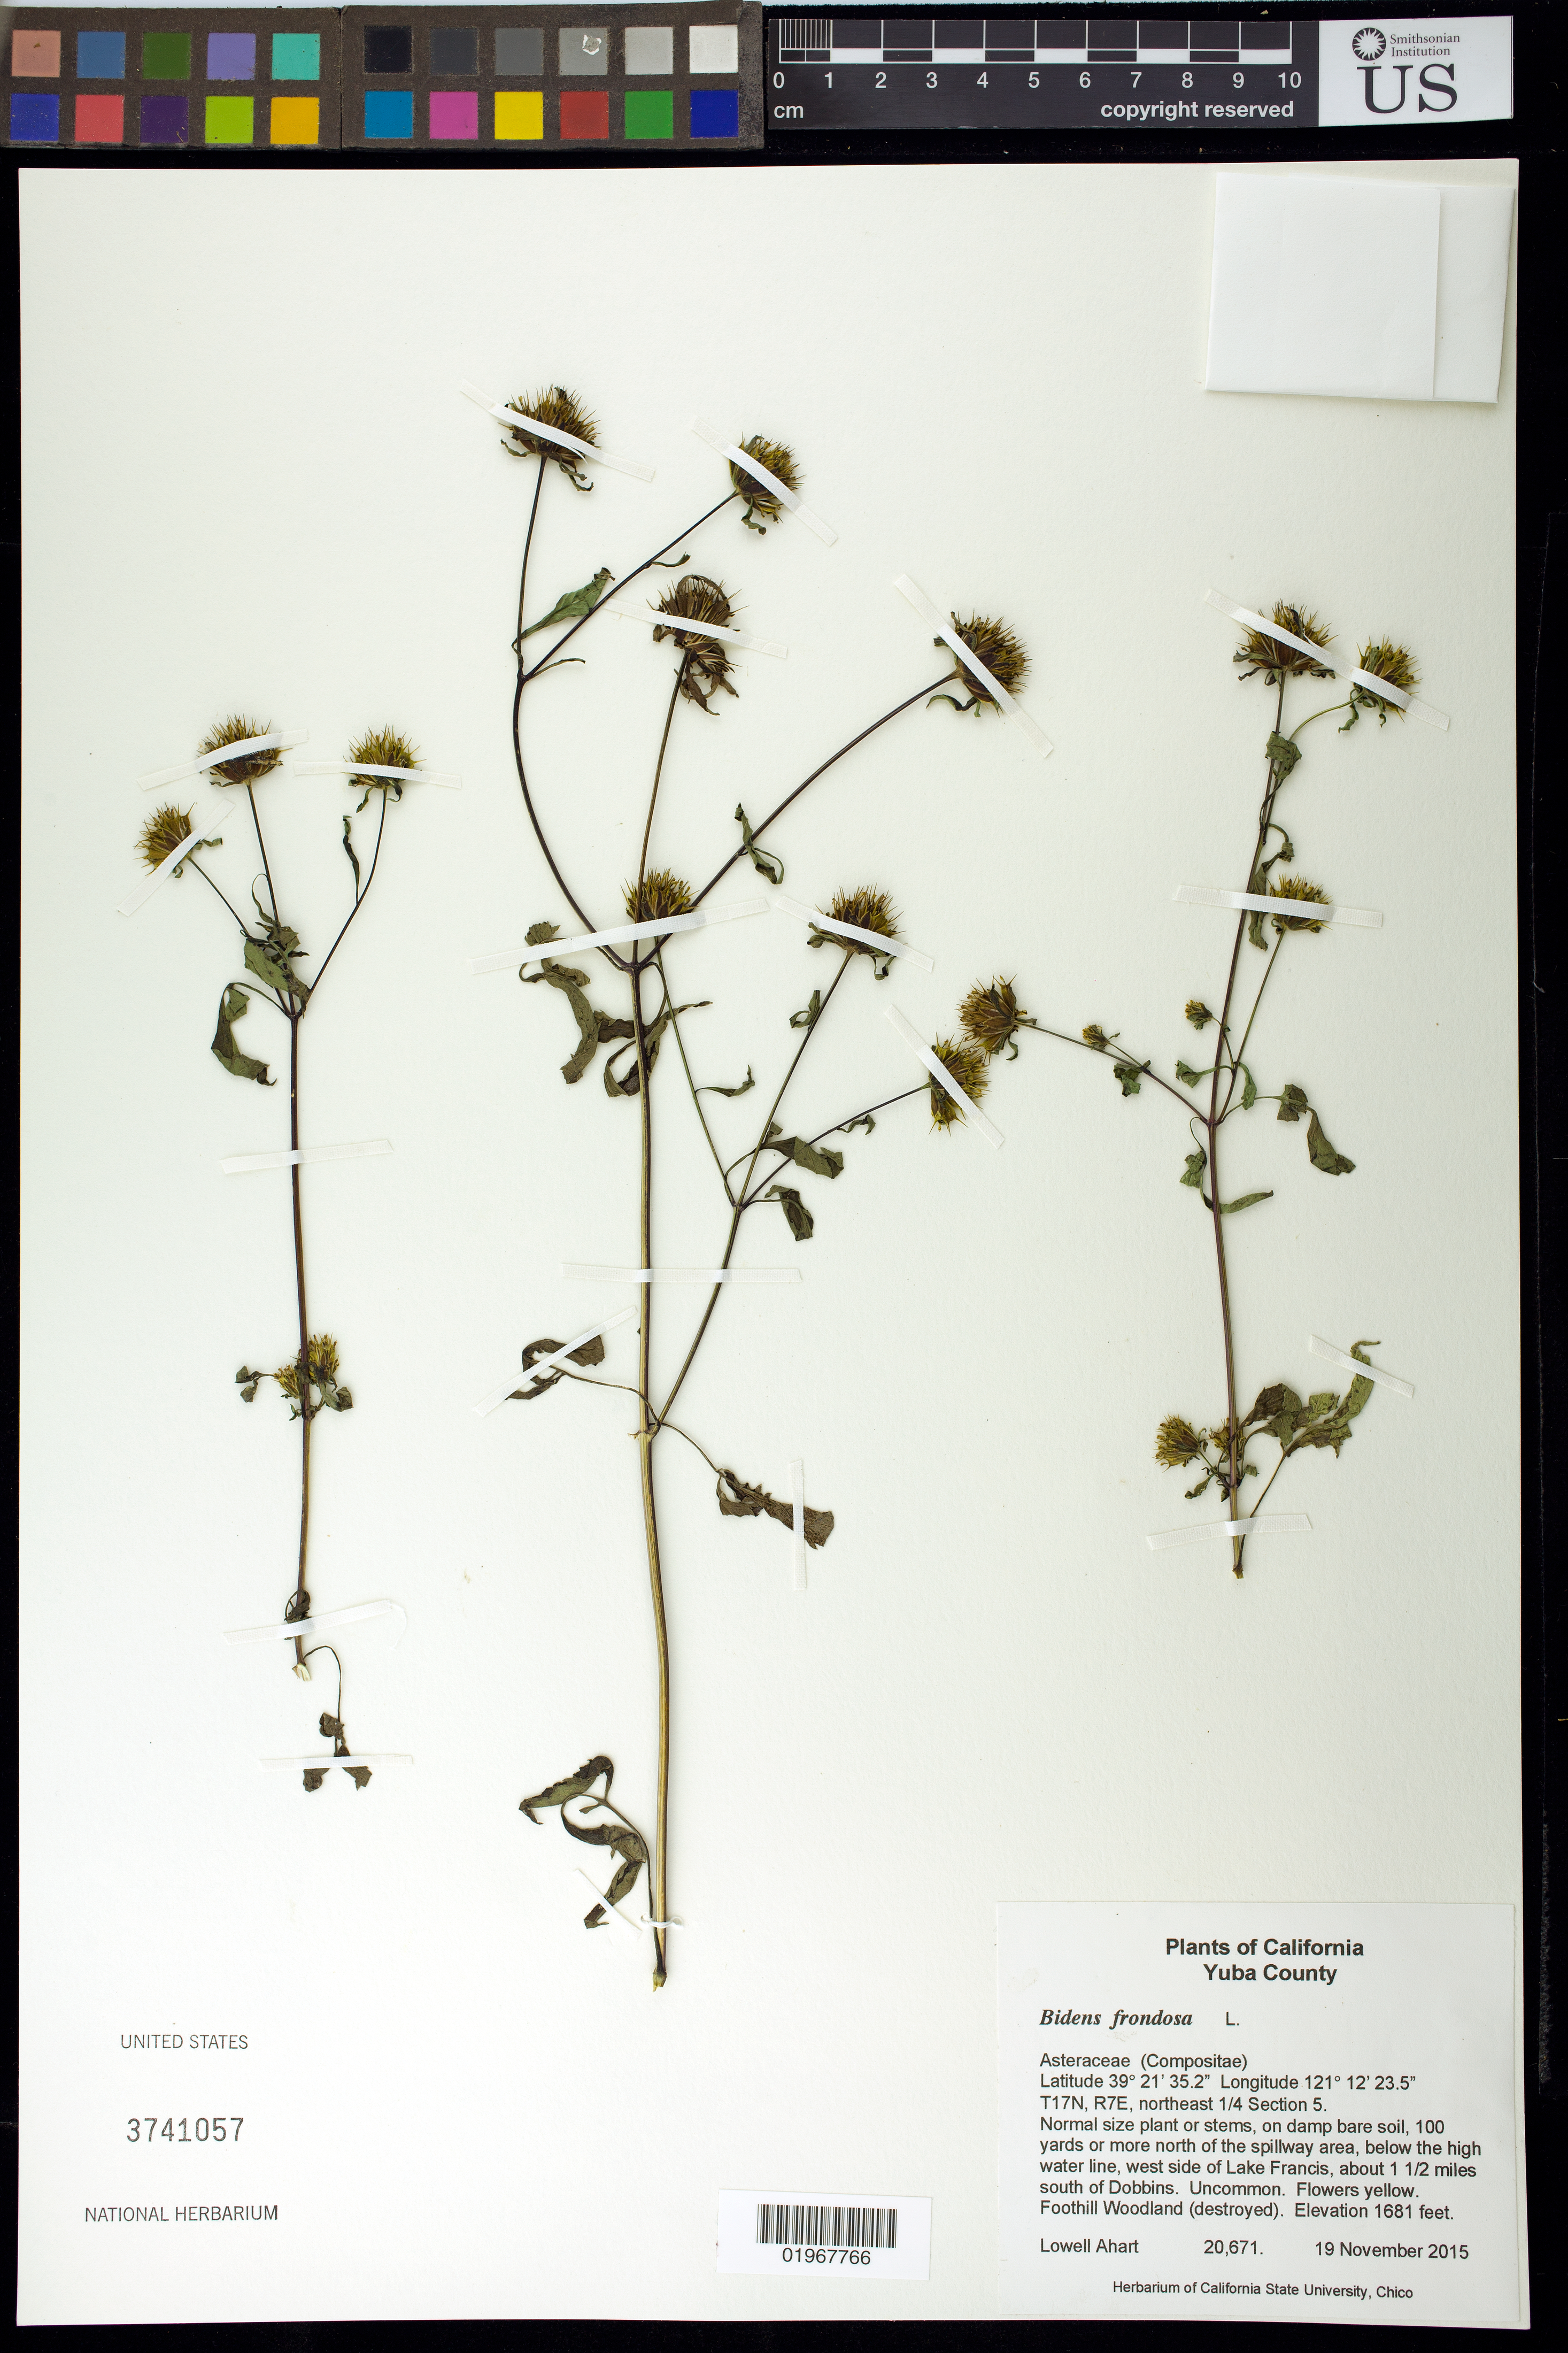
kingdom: Plantae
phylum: Tracheophyta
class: Magnoliopsida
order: Asterales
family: Asteraceae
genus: Bidens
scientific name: Bidens frondosa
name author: L.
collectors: L. Ahart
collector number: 20671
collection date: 2015-11-19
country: United States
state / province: California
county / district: Yuba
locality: T17N, R7E, northeast 1/4 Section 5. 100 yards or more north of spillway area, below the high water line, west side of Lake Francis, about 1-1/2 miles south of Dobbins.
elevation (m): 512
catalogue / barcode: US 3741057